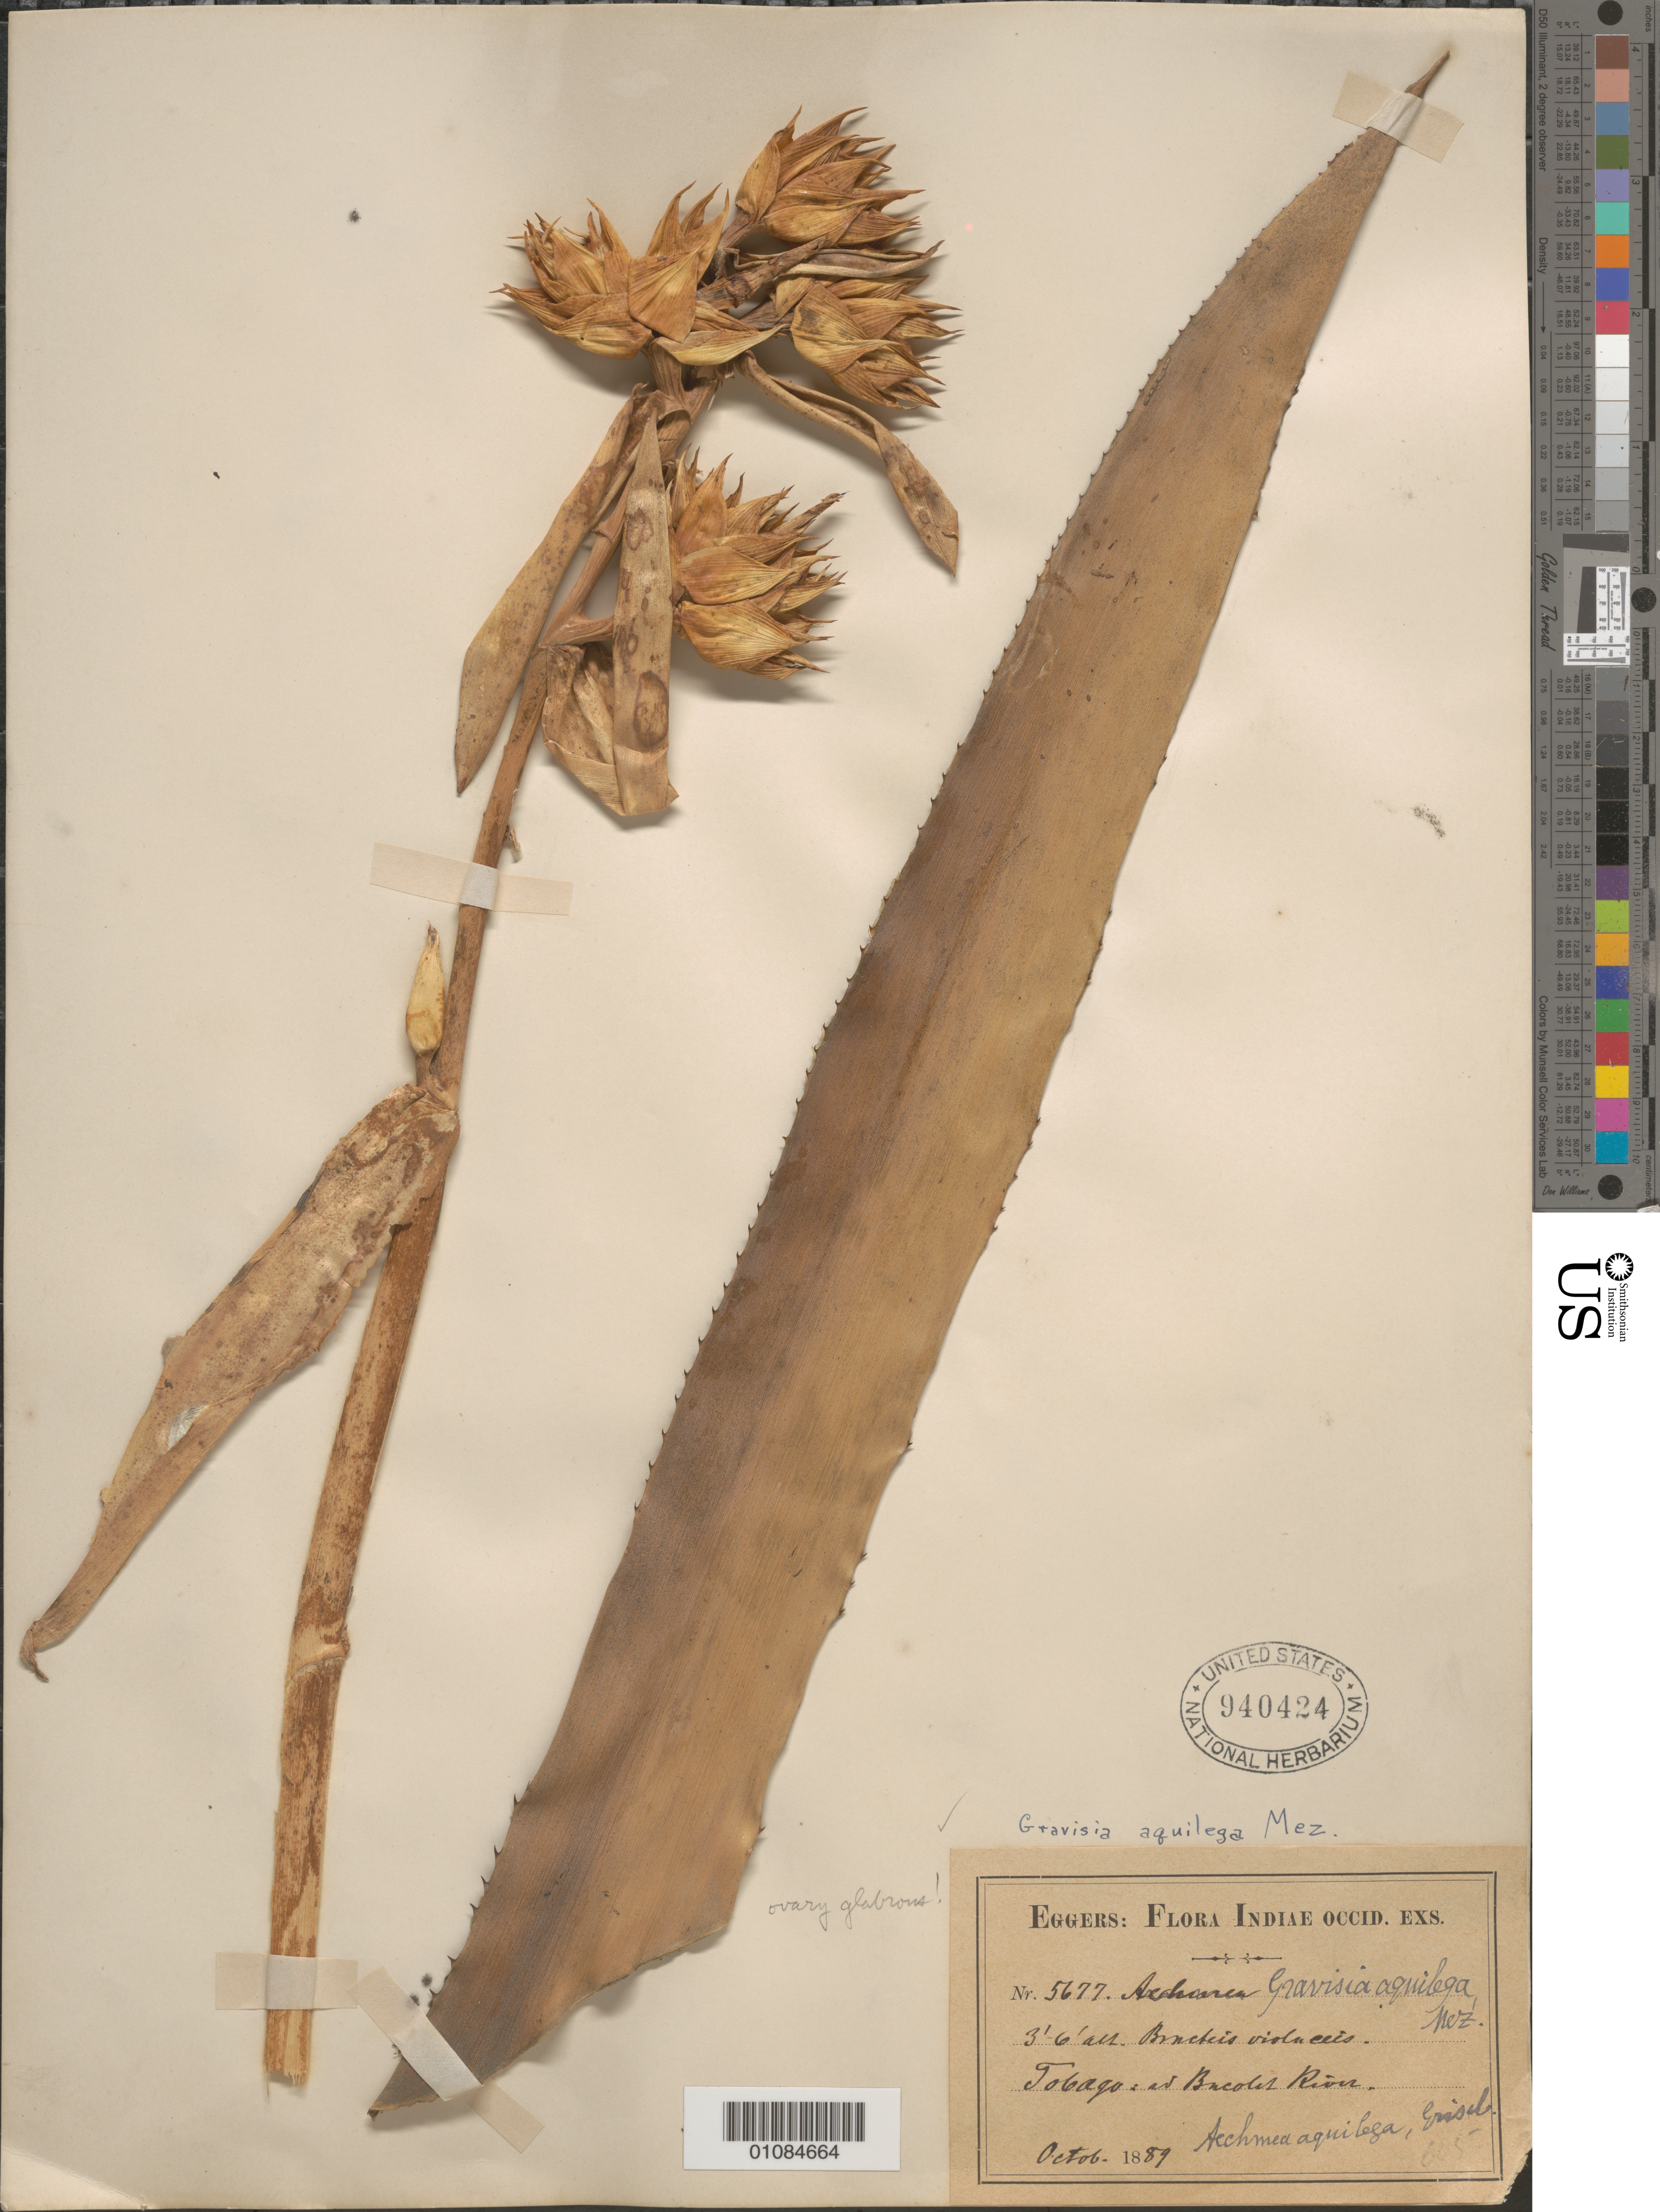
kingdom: Plantae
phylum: Tracheophyta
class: Liliopsida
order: Poales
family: Bromeliaceae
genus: Aechmea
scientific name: Aechmea aquilega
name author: (Salisb.) Griseb.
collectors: H. F. A. von Eggers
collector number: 5677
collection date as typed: Oct 1889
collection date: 1889-10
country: Trinidad and Tobago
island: Tobago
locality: Bacolet River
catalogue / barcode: US 940424